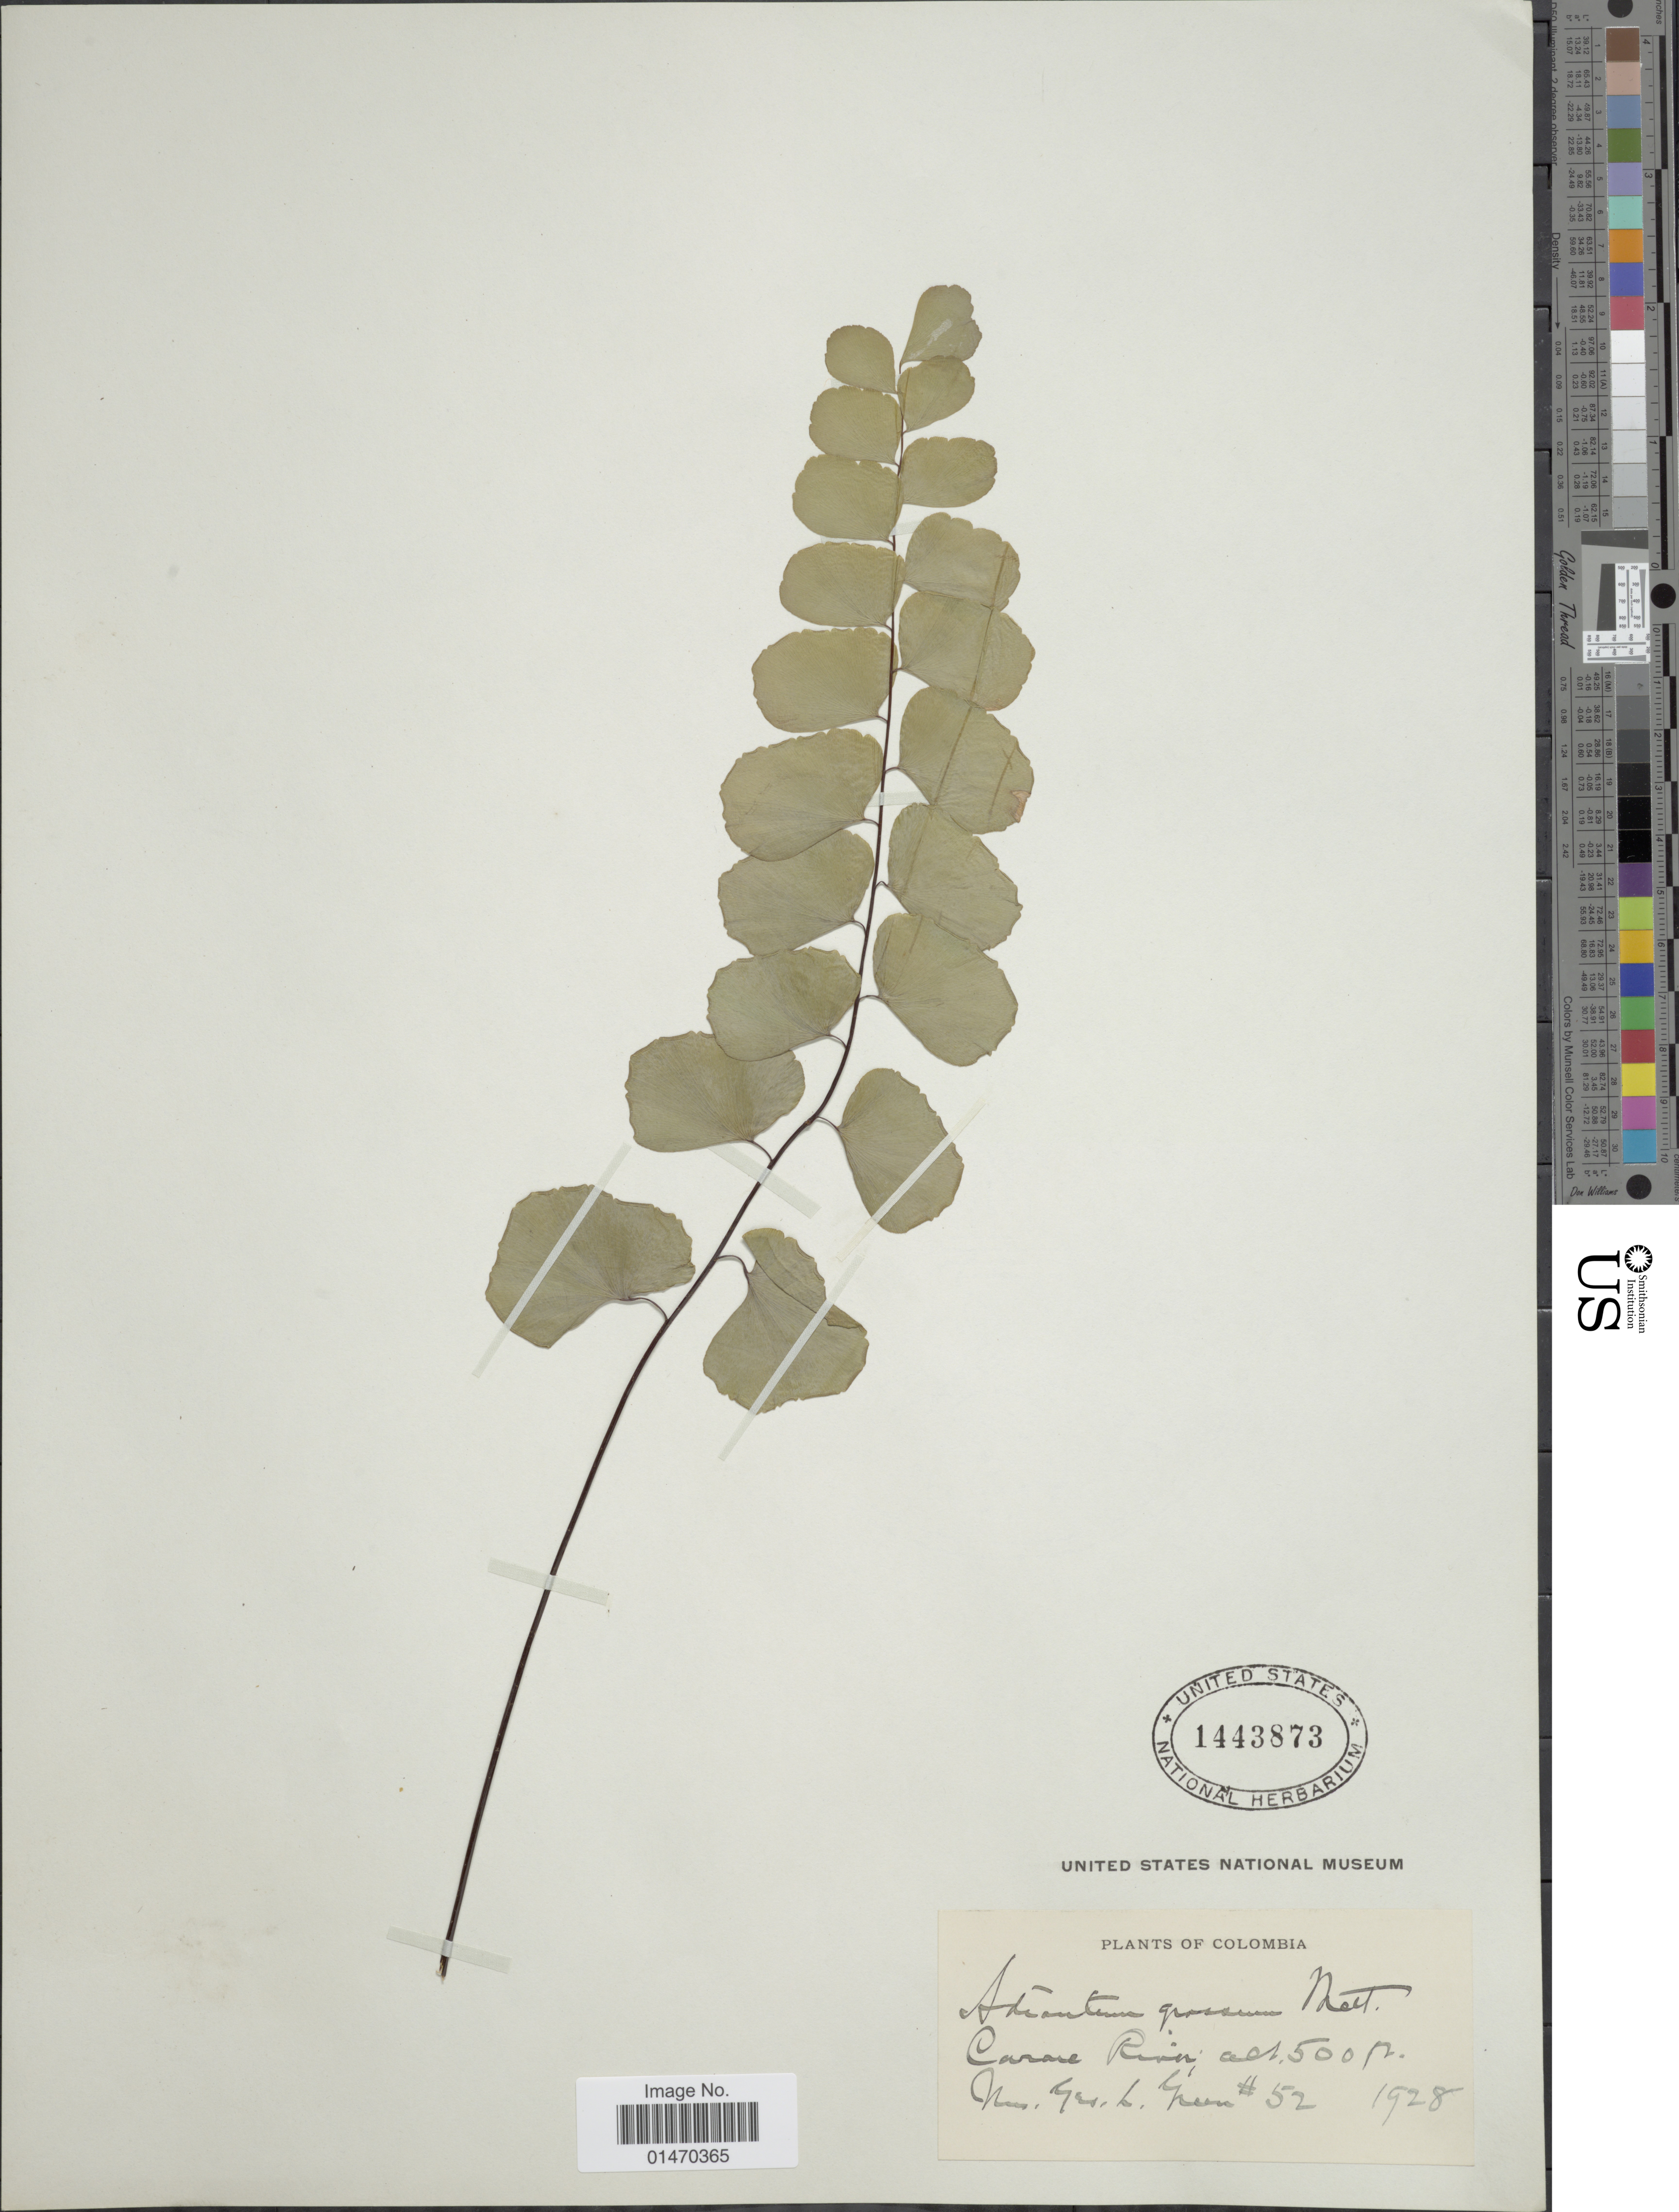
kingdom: Plantae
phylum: Tracheophyta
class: Polypodiopsida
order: Polypodiales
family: Pteridaceae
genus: Adiantum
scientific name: Adiantum grossum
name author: Mett.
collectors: G. Green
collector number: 52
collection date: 1928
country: Colombia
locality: Caraie River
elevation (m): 152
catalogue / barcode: US 1443873